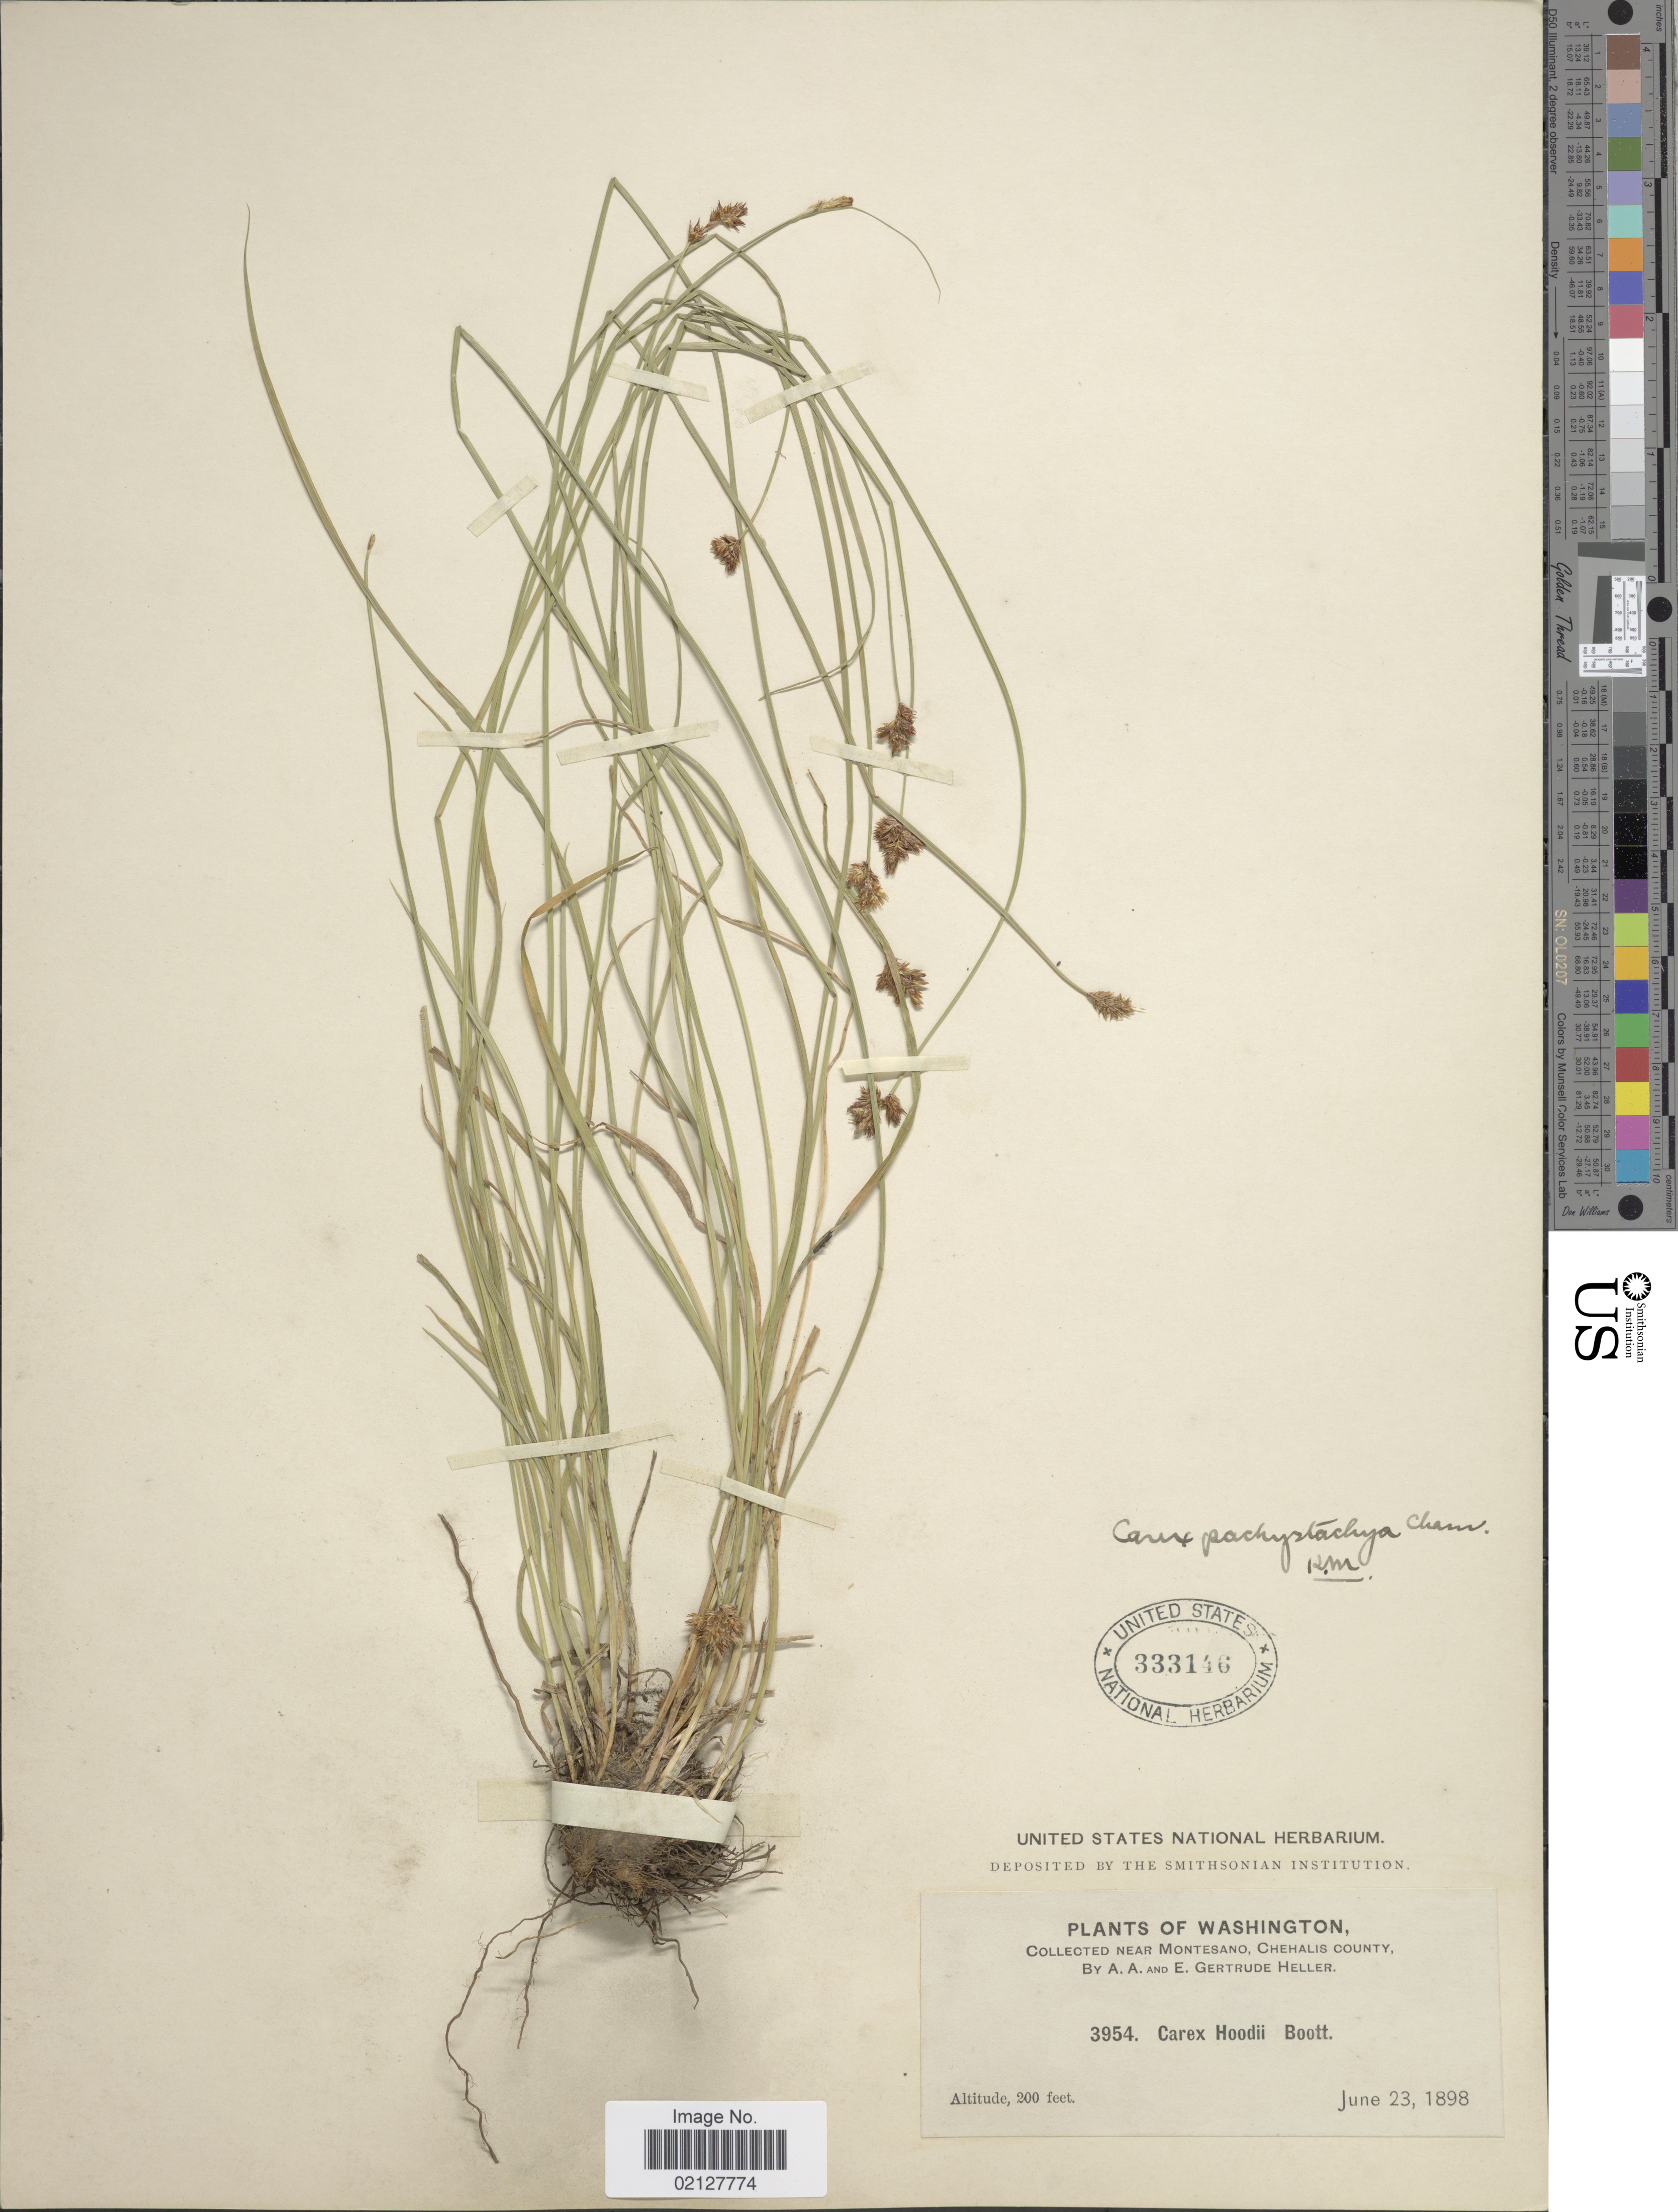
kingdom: Plantae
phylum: Tracheophyta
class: Liliopsida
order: Poales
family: Cyperaceae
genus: Carex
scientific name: Carex pachystachya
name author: Cham. ex Steud.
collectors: A. A. Heller & E. G. Heller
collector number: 3954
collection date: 1898-06-23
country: United States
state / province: Washington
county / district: Grays Harbor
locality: Near Montesano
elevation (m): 61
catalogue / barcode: US 333146